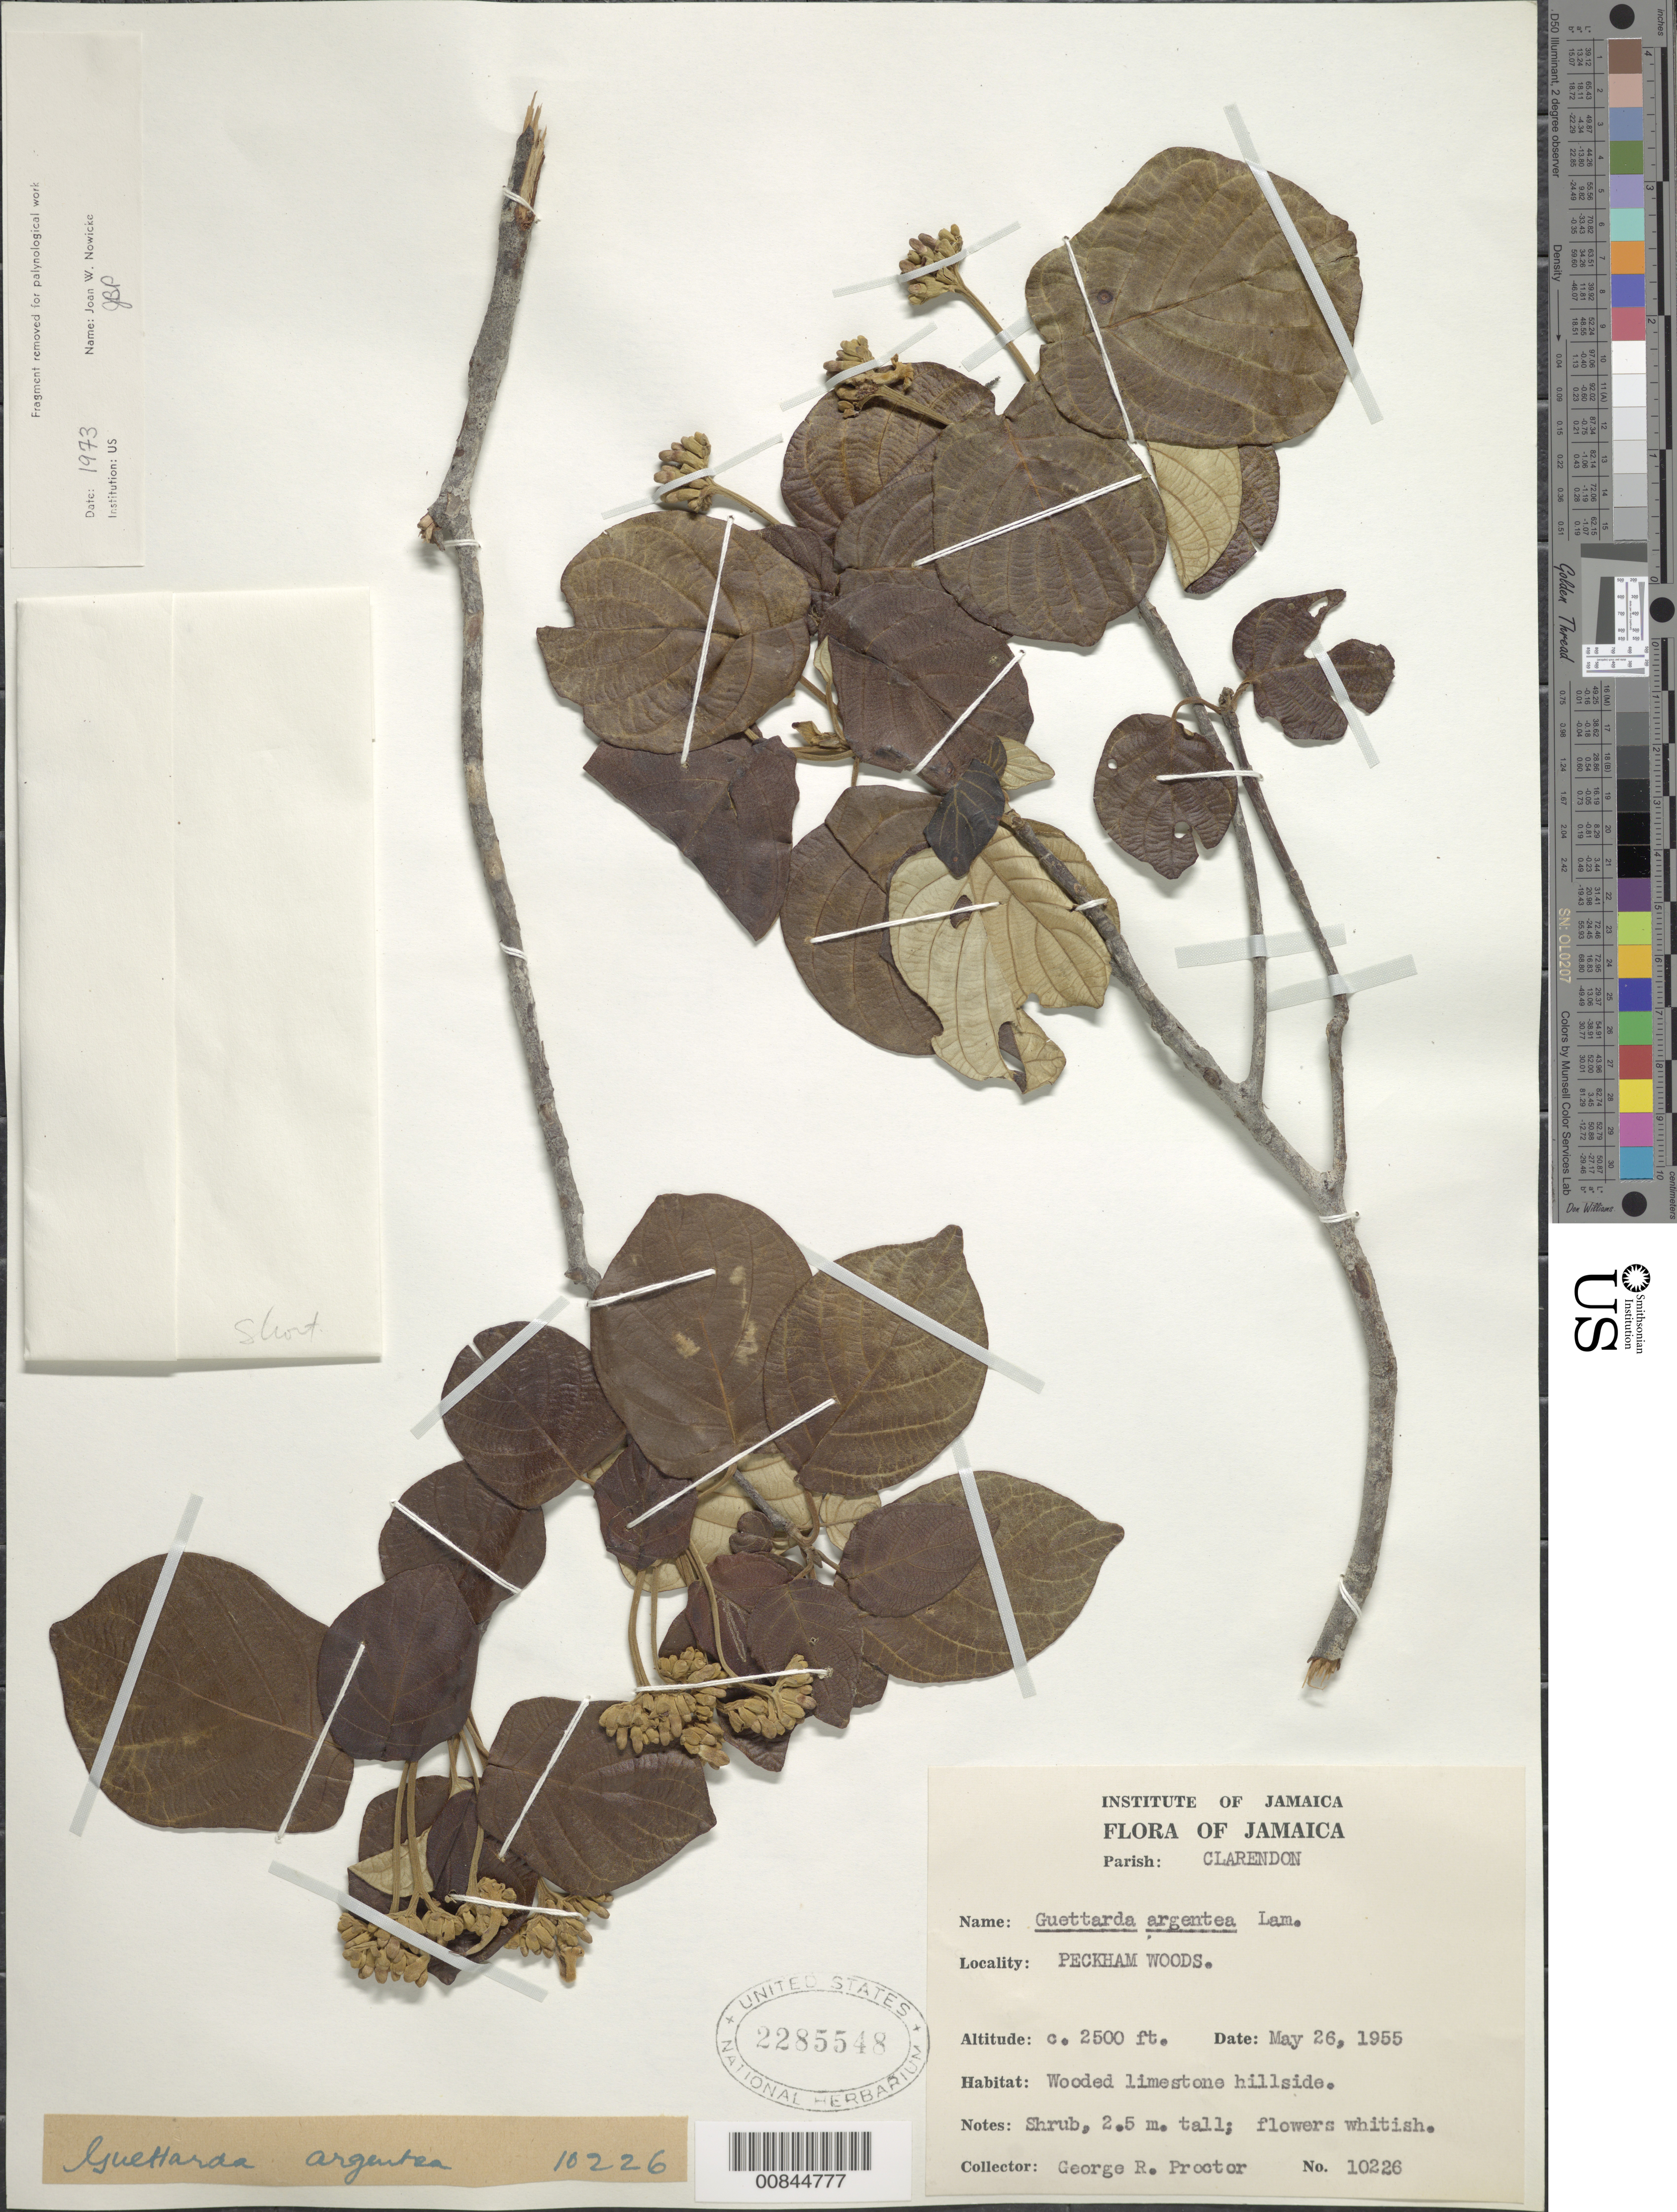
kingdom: Plantae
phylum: Tracheophyta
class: Magnoliopsida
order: Gentianales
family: Rubiaceae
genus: Guettarda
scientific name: Guettarda argentea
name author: Lam.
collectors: G. R. Proctor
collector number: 10226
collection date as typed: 26 May 1955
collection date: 1955-05-26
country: Jamaica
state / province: Clarendon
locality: Peckham Woods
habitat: Wooded limestone hillside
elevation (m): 762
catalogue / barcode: US 2285548